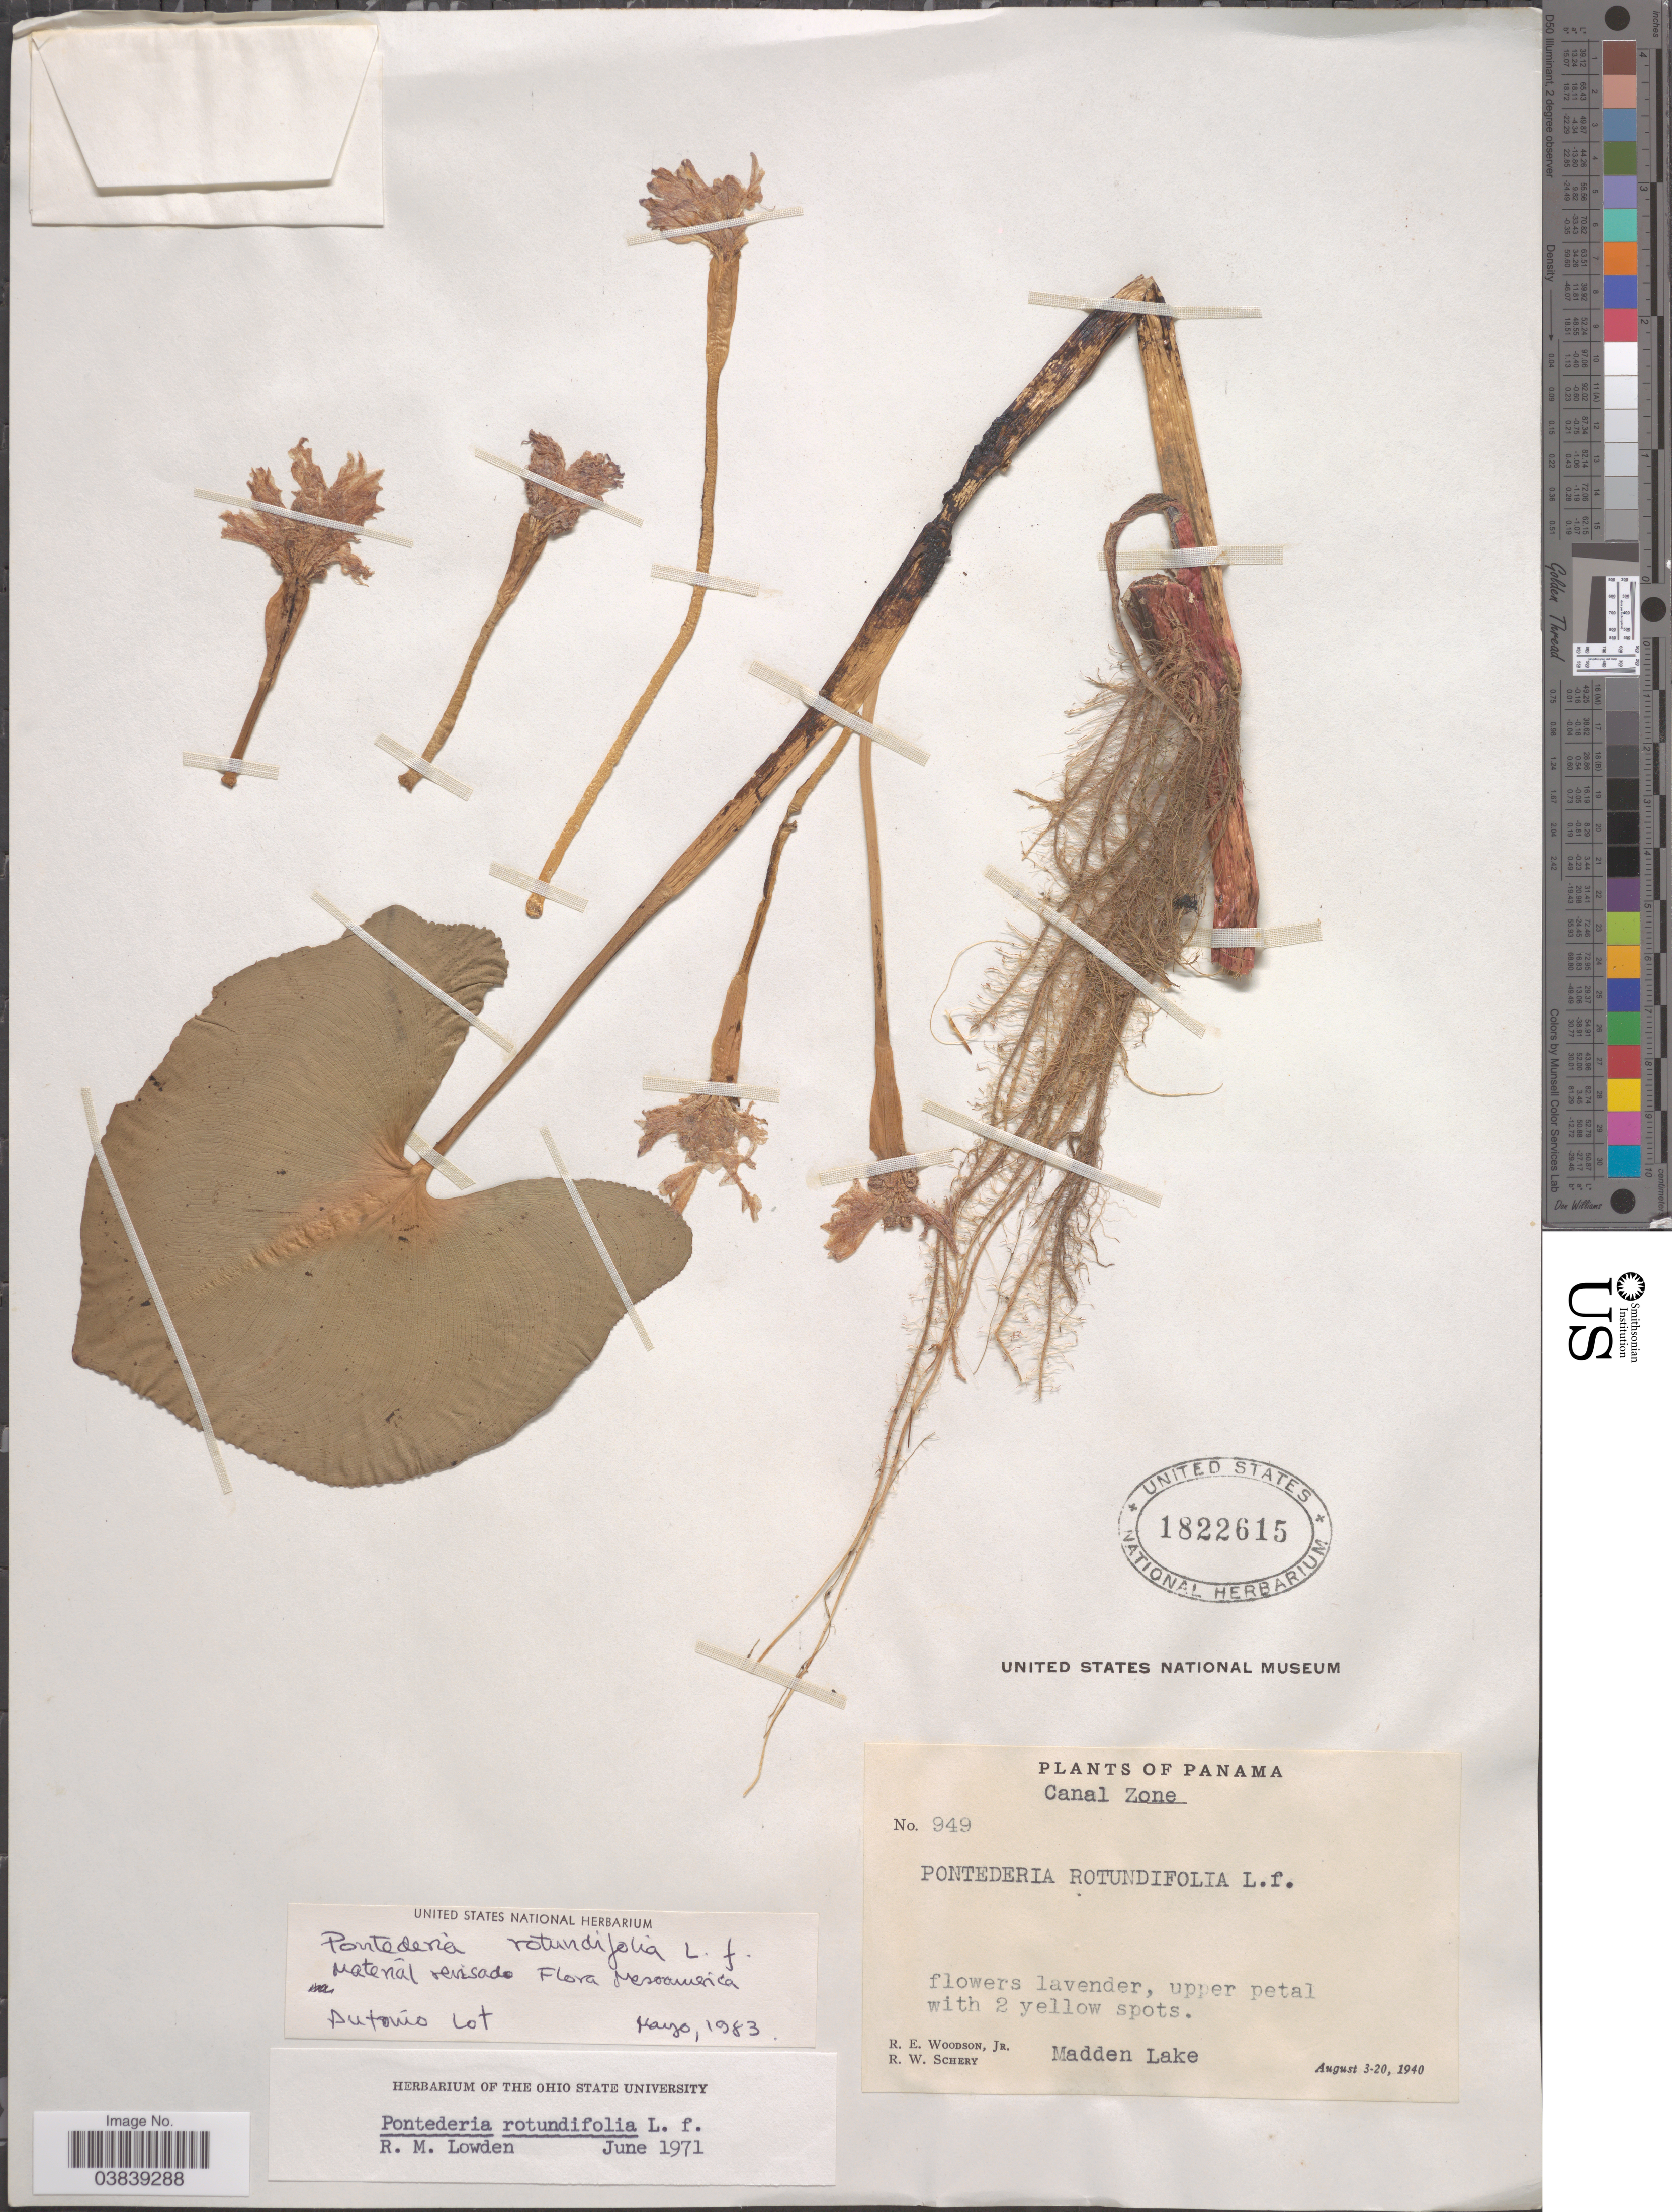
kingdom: Plantae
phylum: Tracheophyta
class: Liliopsida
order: Commelinales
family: Pontederiaceae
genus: Pontederia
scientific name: Pontederia rotundifolia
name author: L. f.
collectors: R. E. Woodson & R. W. Schery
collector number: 949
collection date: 1940-08-03/1940-08-20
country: Panama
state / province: Colón / Panamá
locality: Canal Zone. Madden Lake.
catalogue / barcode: US 1822615